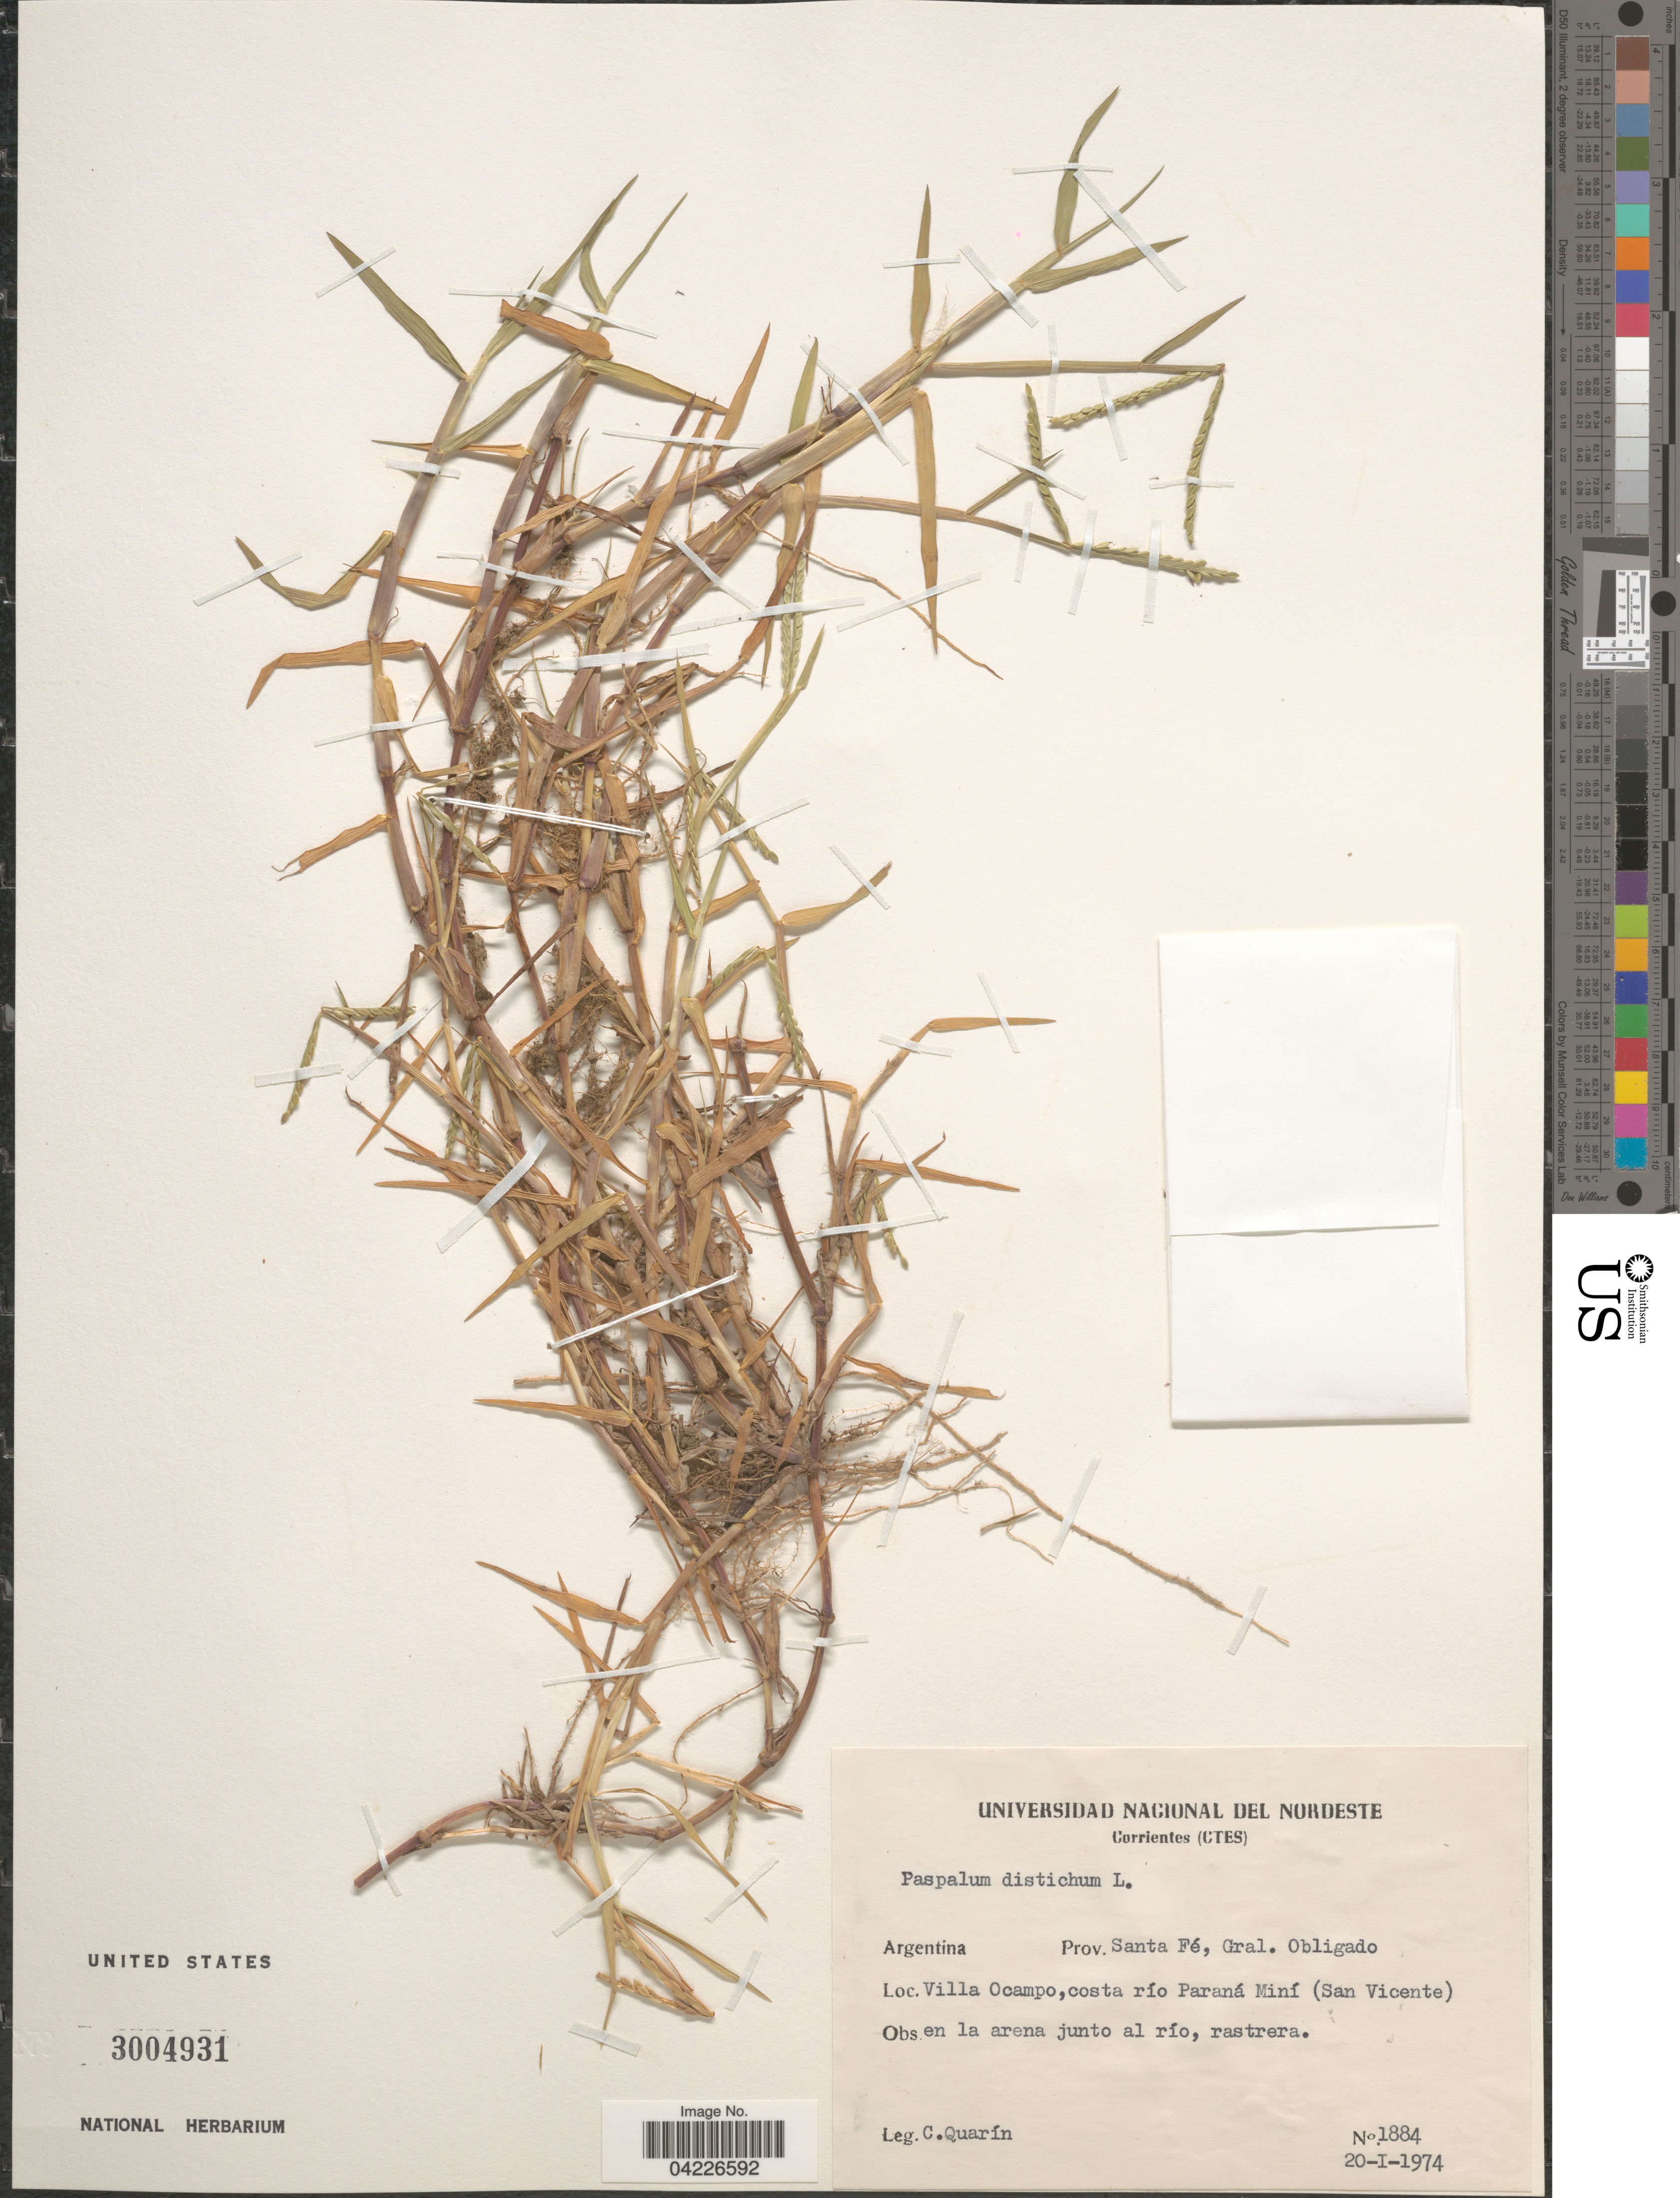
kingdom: Plantae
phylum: Tracheophyta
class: Liliopsida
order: Poales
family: Poaceae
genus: Paspalum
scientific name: Paspalum vaginatum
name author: Sw.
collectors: C. Quarín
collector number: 1884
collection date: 1974-01-20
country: Argentina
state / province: Santa Fe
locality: Corrientes. Prov. Santa Fé, Gral. Obligado. Villa Ocampo, costa río Paraná Miní (San Vicente).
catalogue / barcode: US 3004931